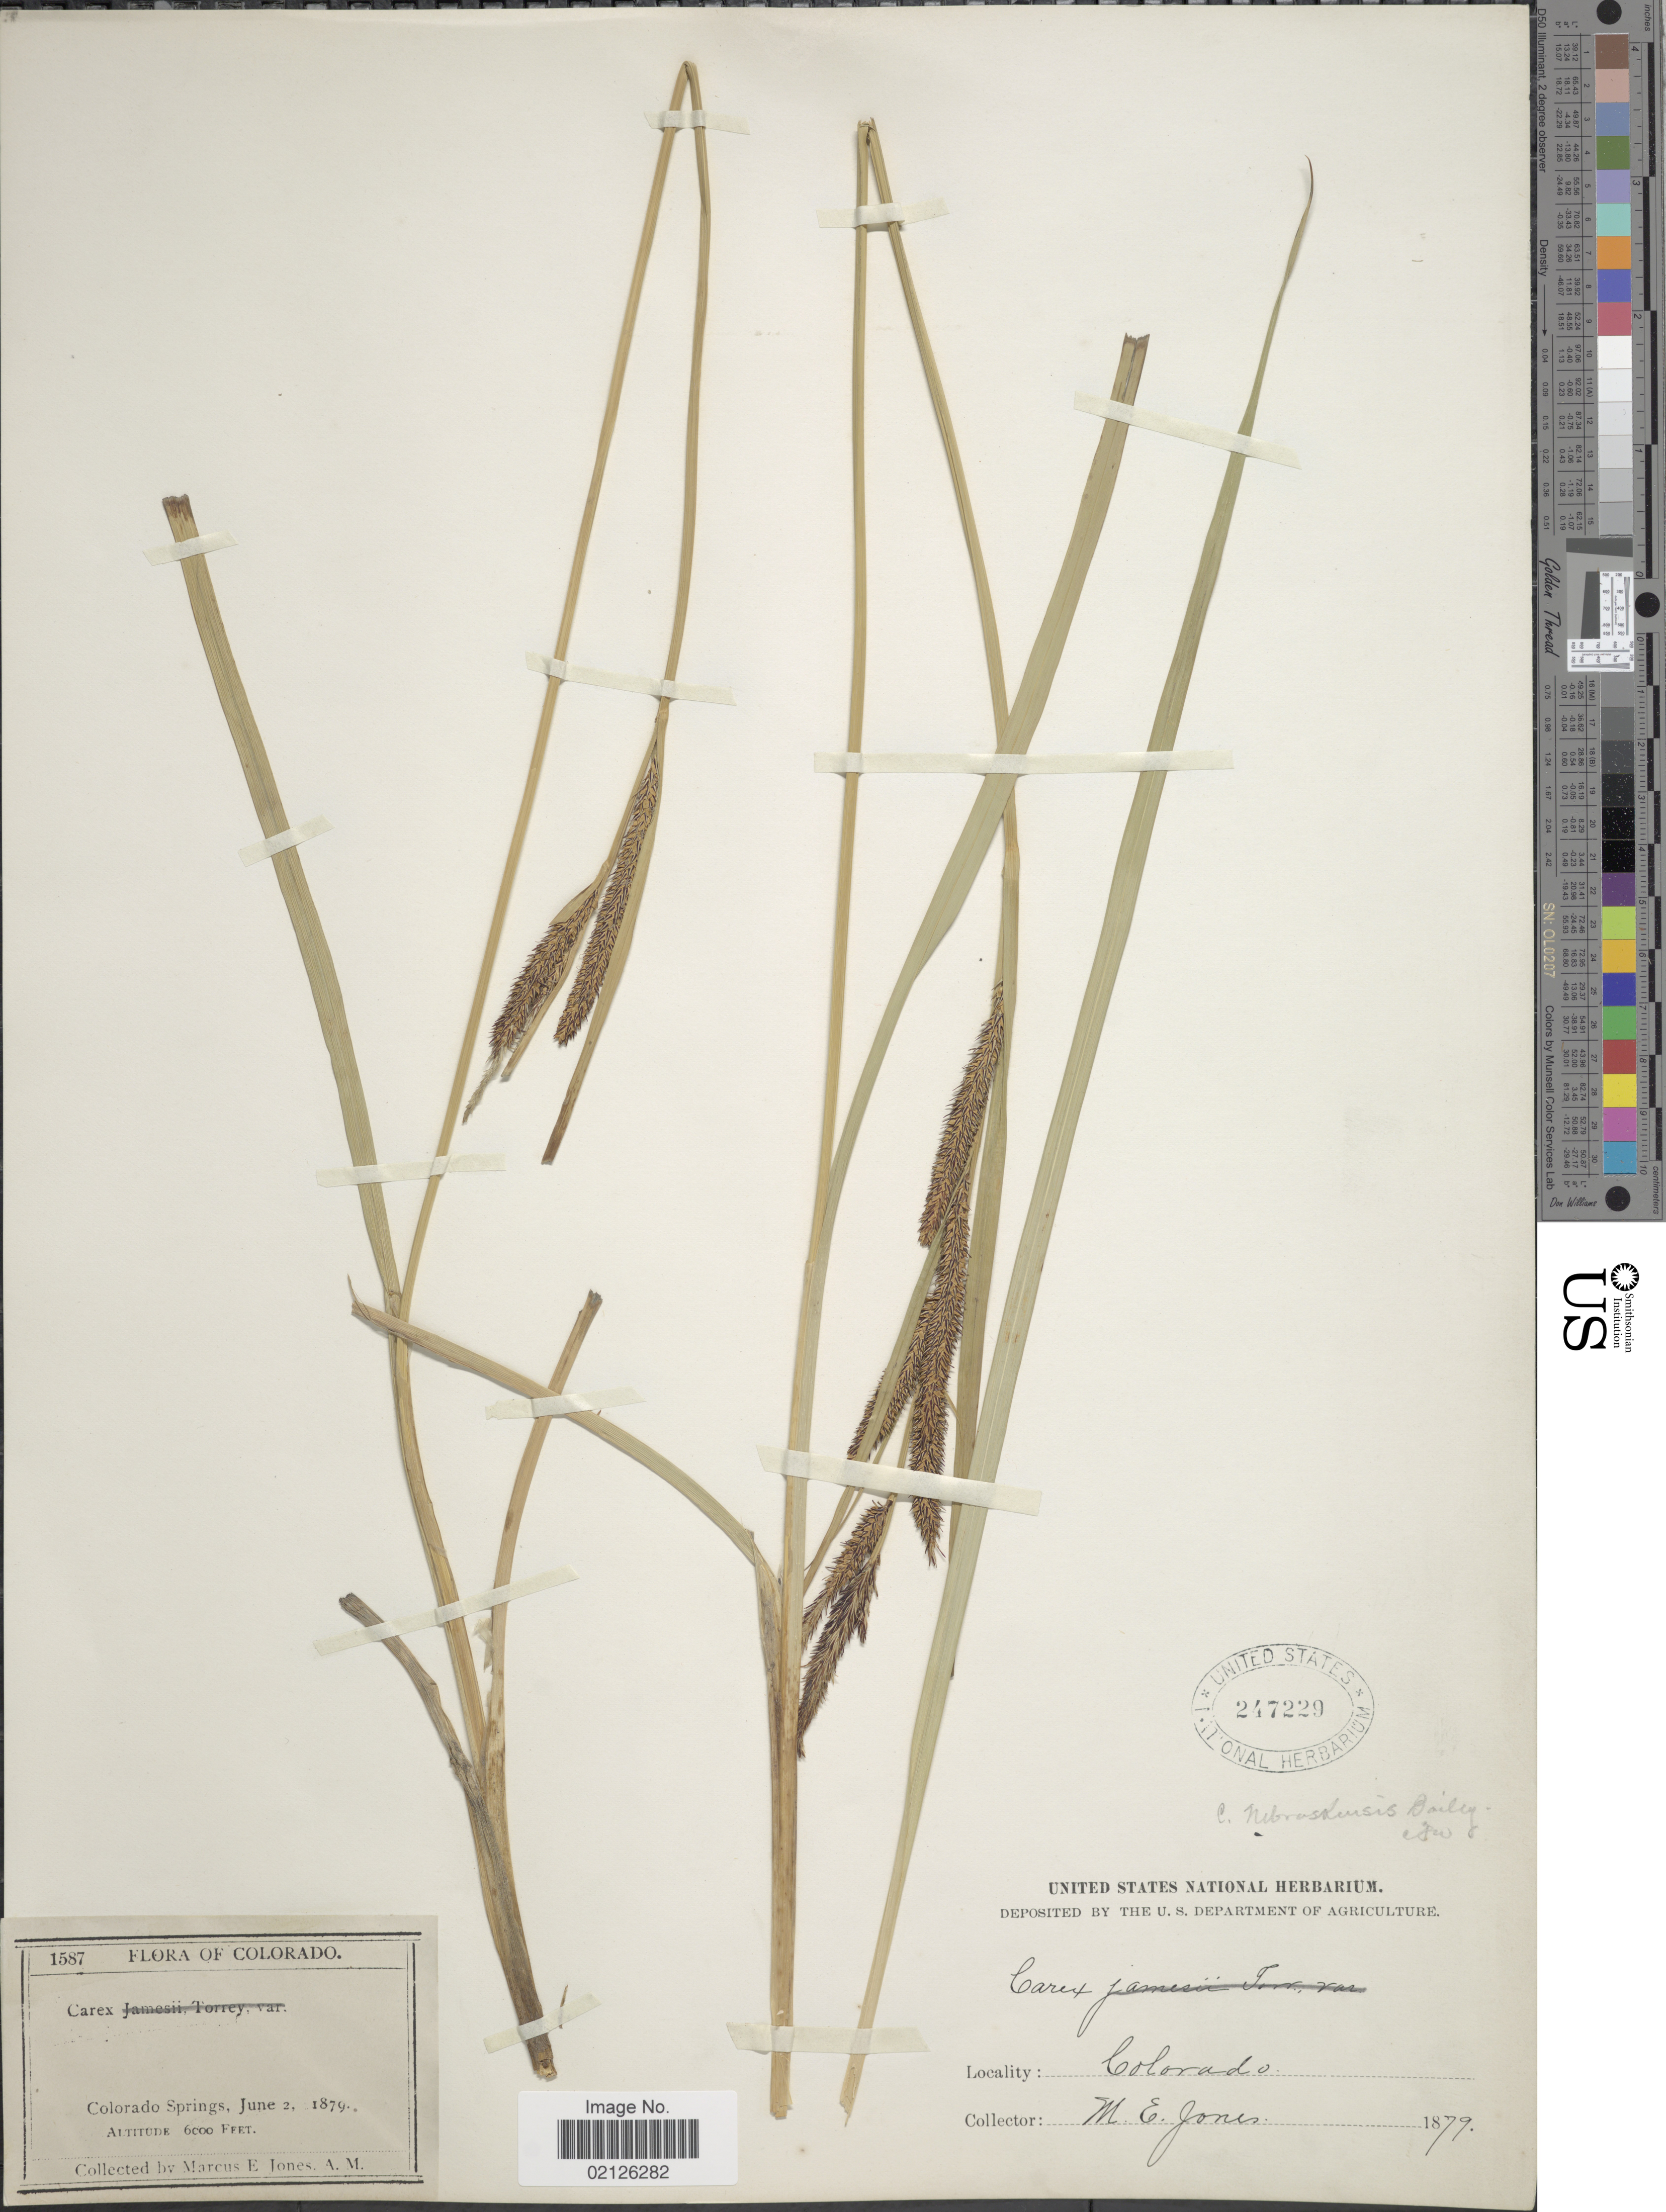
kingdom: Plantae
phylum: Tracheophyta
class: Liliopsida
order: Poales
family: Cyperaceae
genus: Carex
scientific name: Carex nebrascensis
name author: Dewey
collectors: M. E. Jones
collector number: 1587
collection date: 1879-06-02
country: United States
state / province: Colorado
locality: Colorado Springs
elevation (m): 1829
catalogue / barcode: US 247229